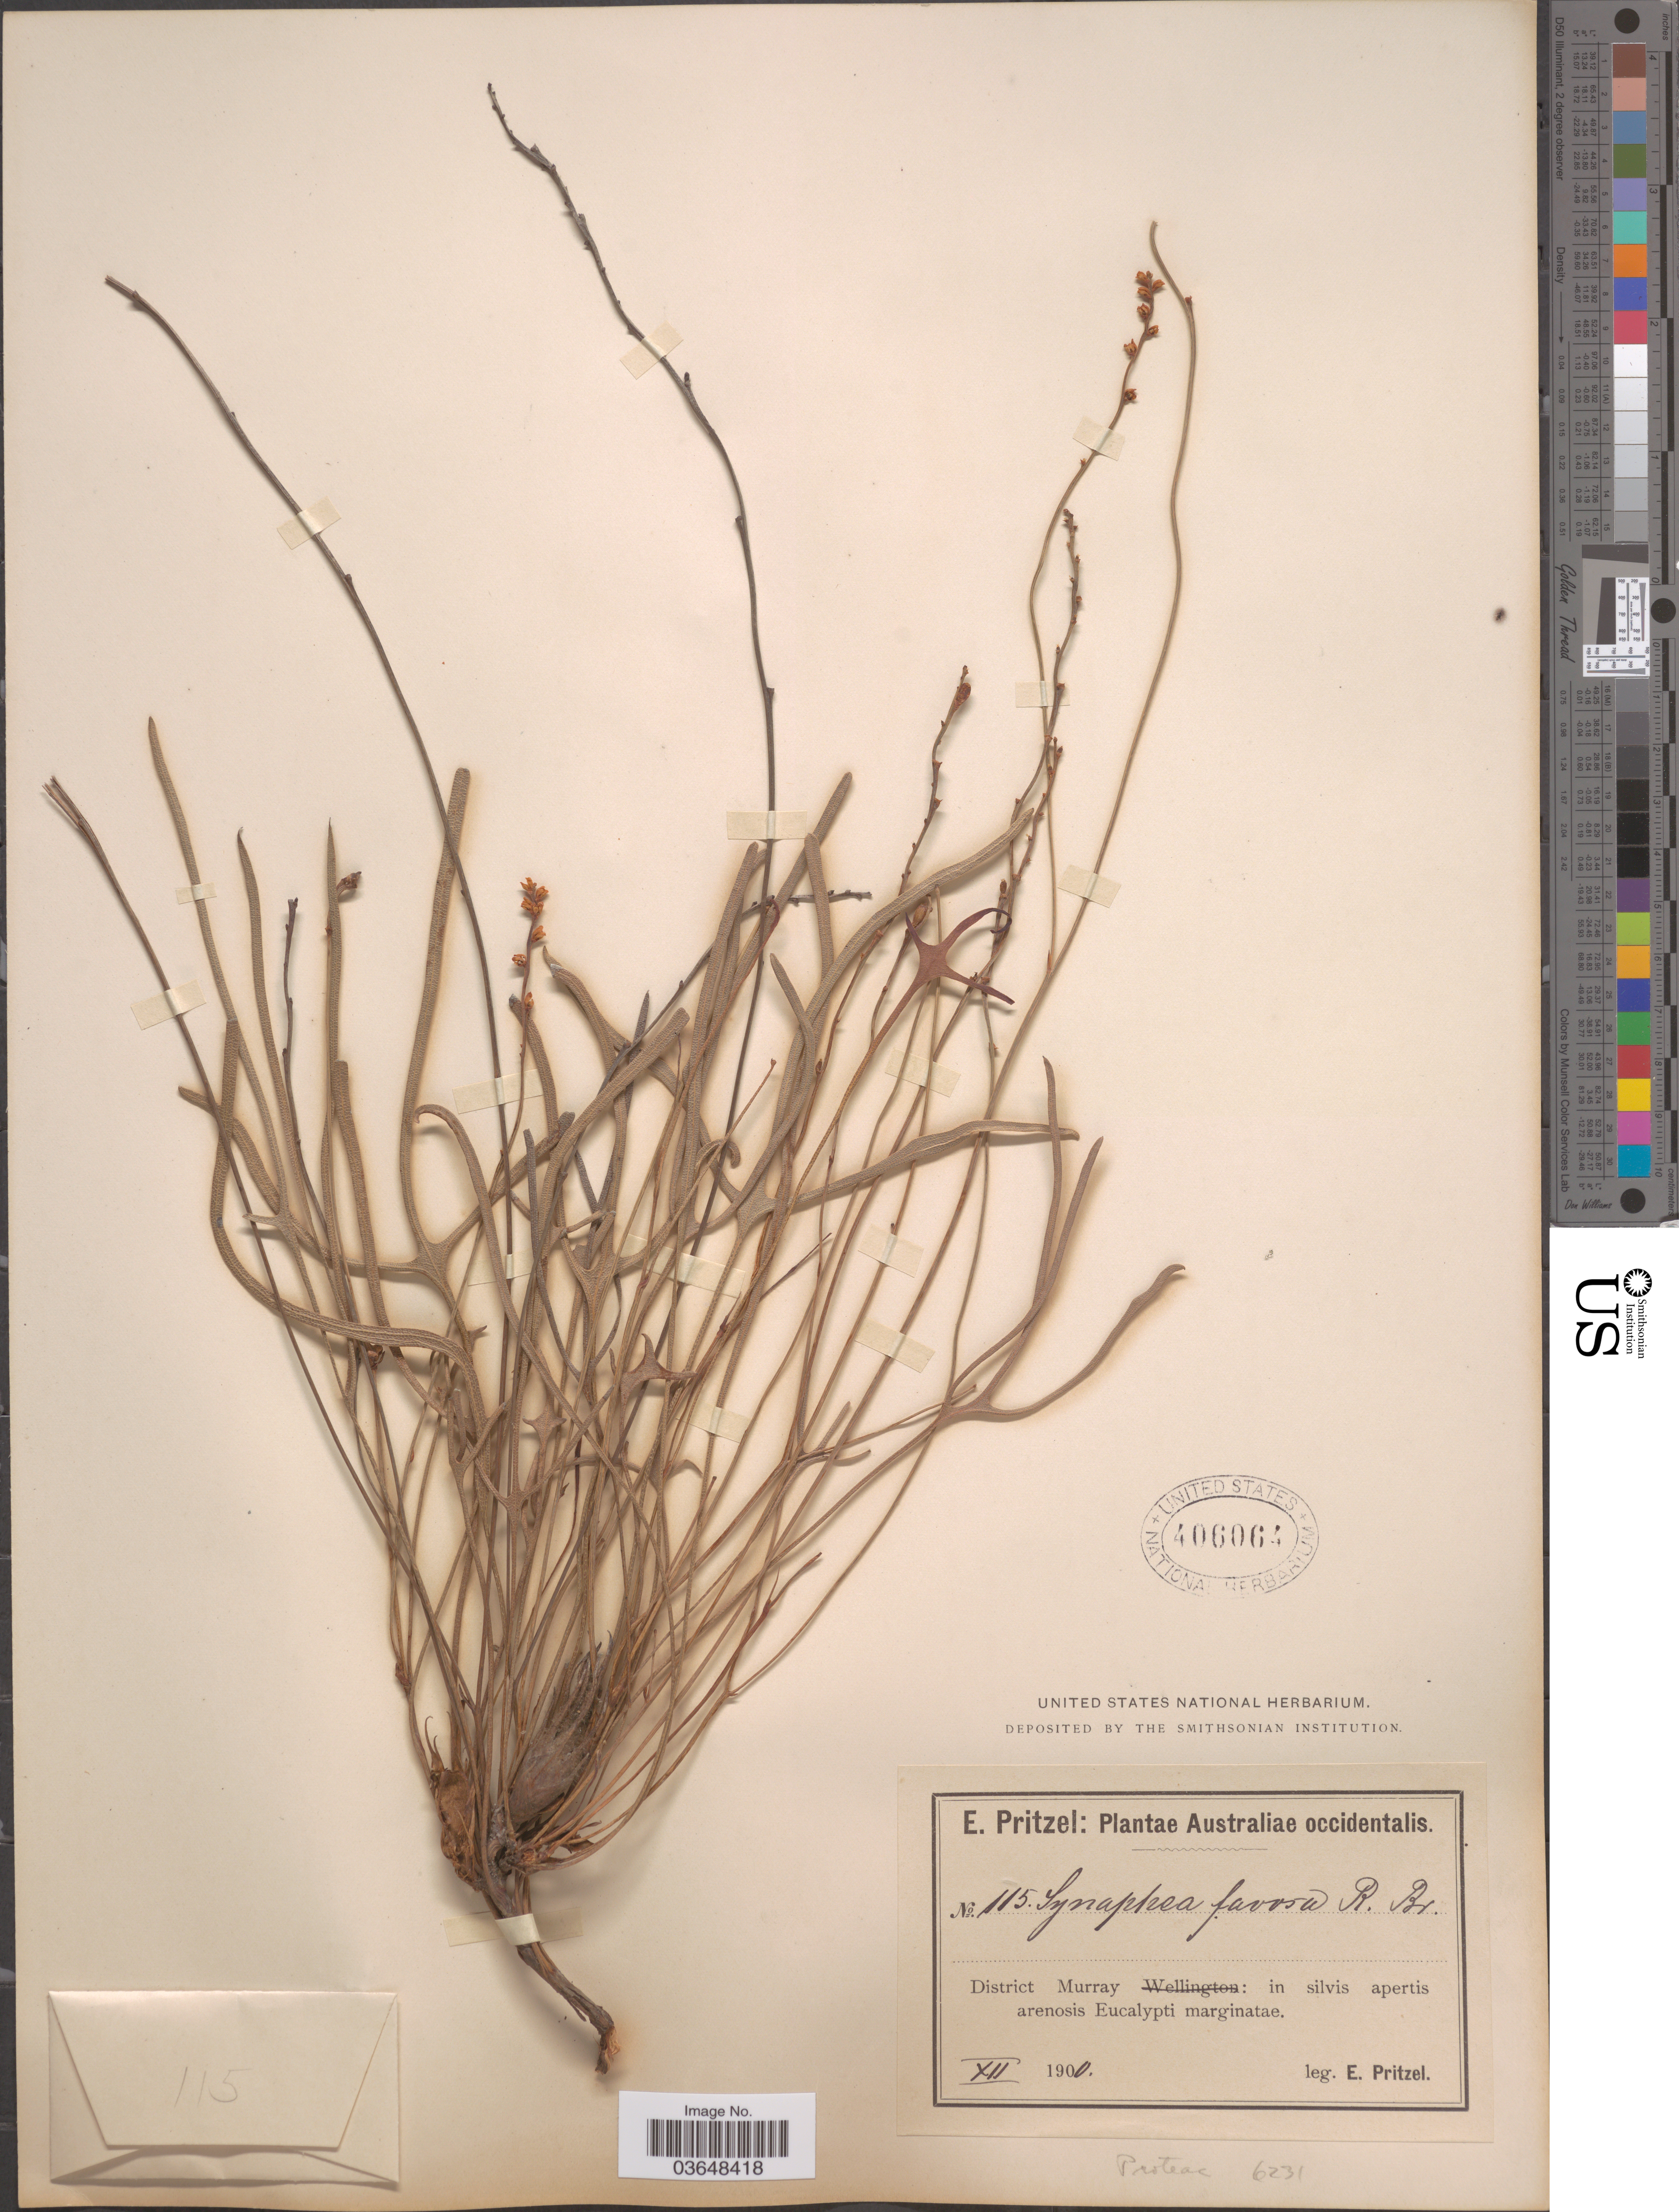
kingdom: Plantae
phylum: Tracheophyta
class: Magnoliopsida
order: Proteales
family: Proteaceae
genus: Synaphea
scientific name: Synaphea favosa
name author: R. Br.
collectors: E. G. Pritzel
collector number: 115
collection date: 1900-12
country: Australia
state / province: Western Australia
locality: Australiæ Occidentalis. District Murray: in silvis apertis arenosis Eucalypti marginatæ.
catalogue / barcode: US 406064